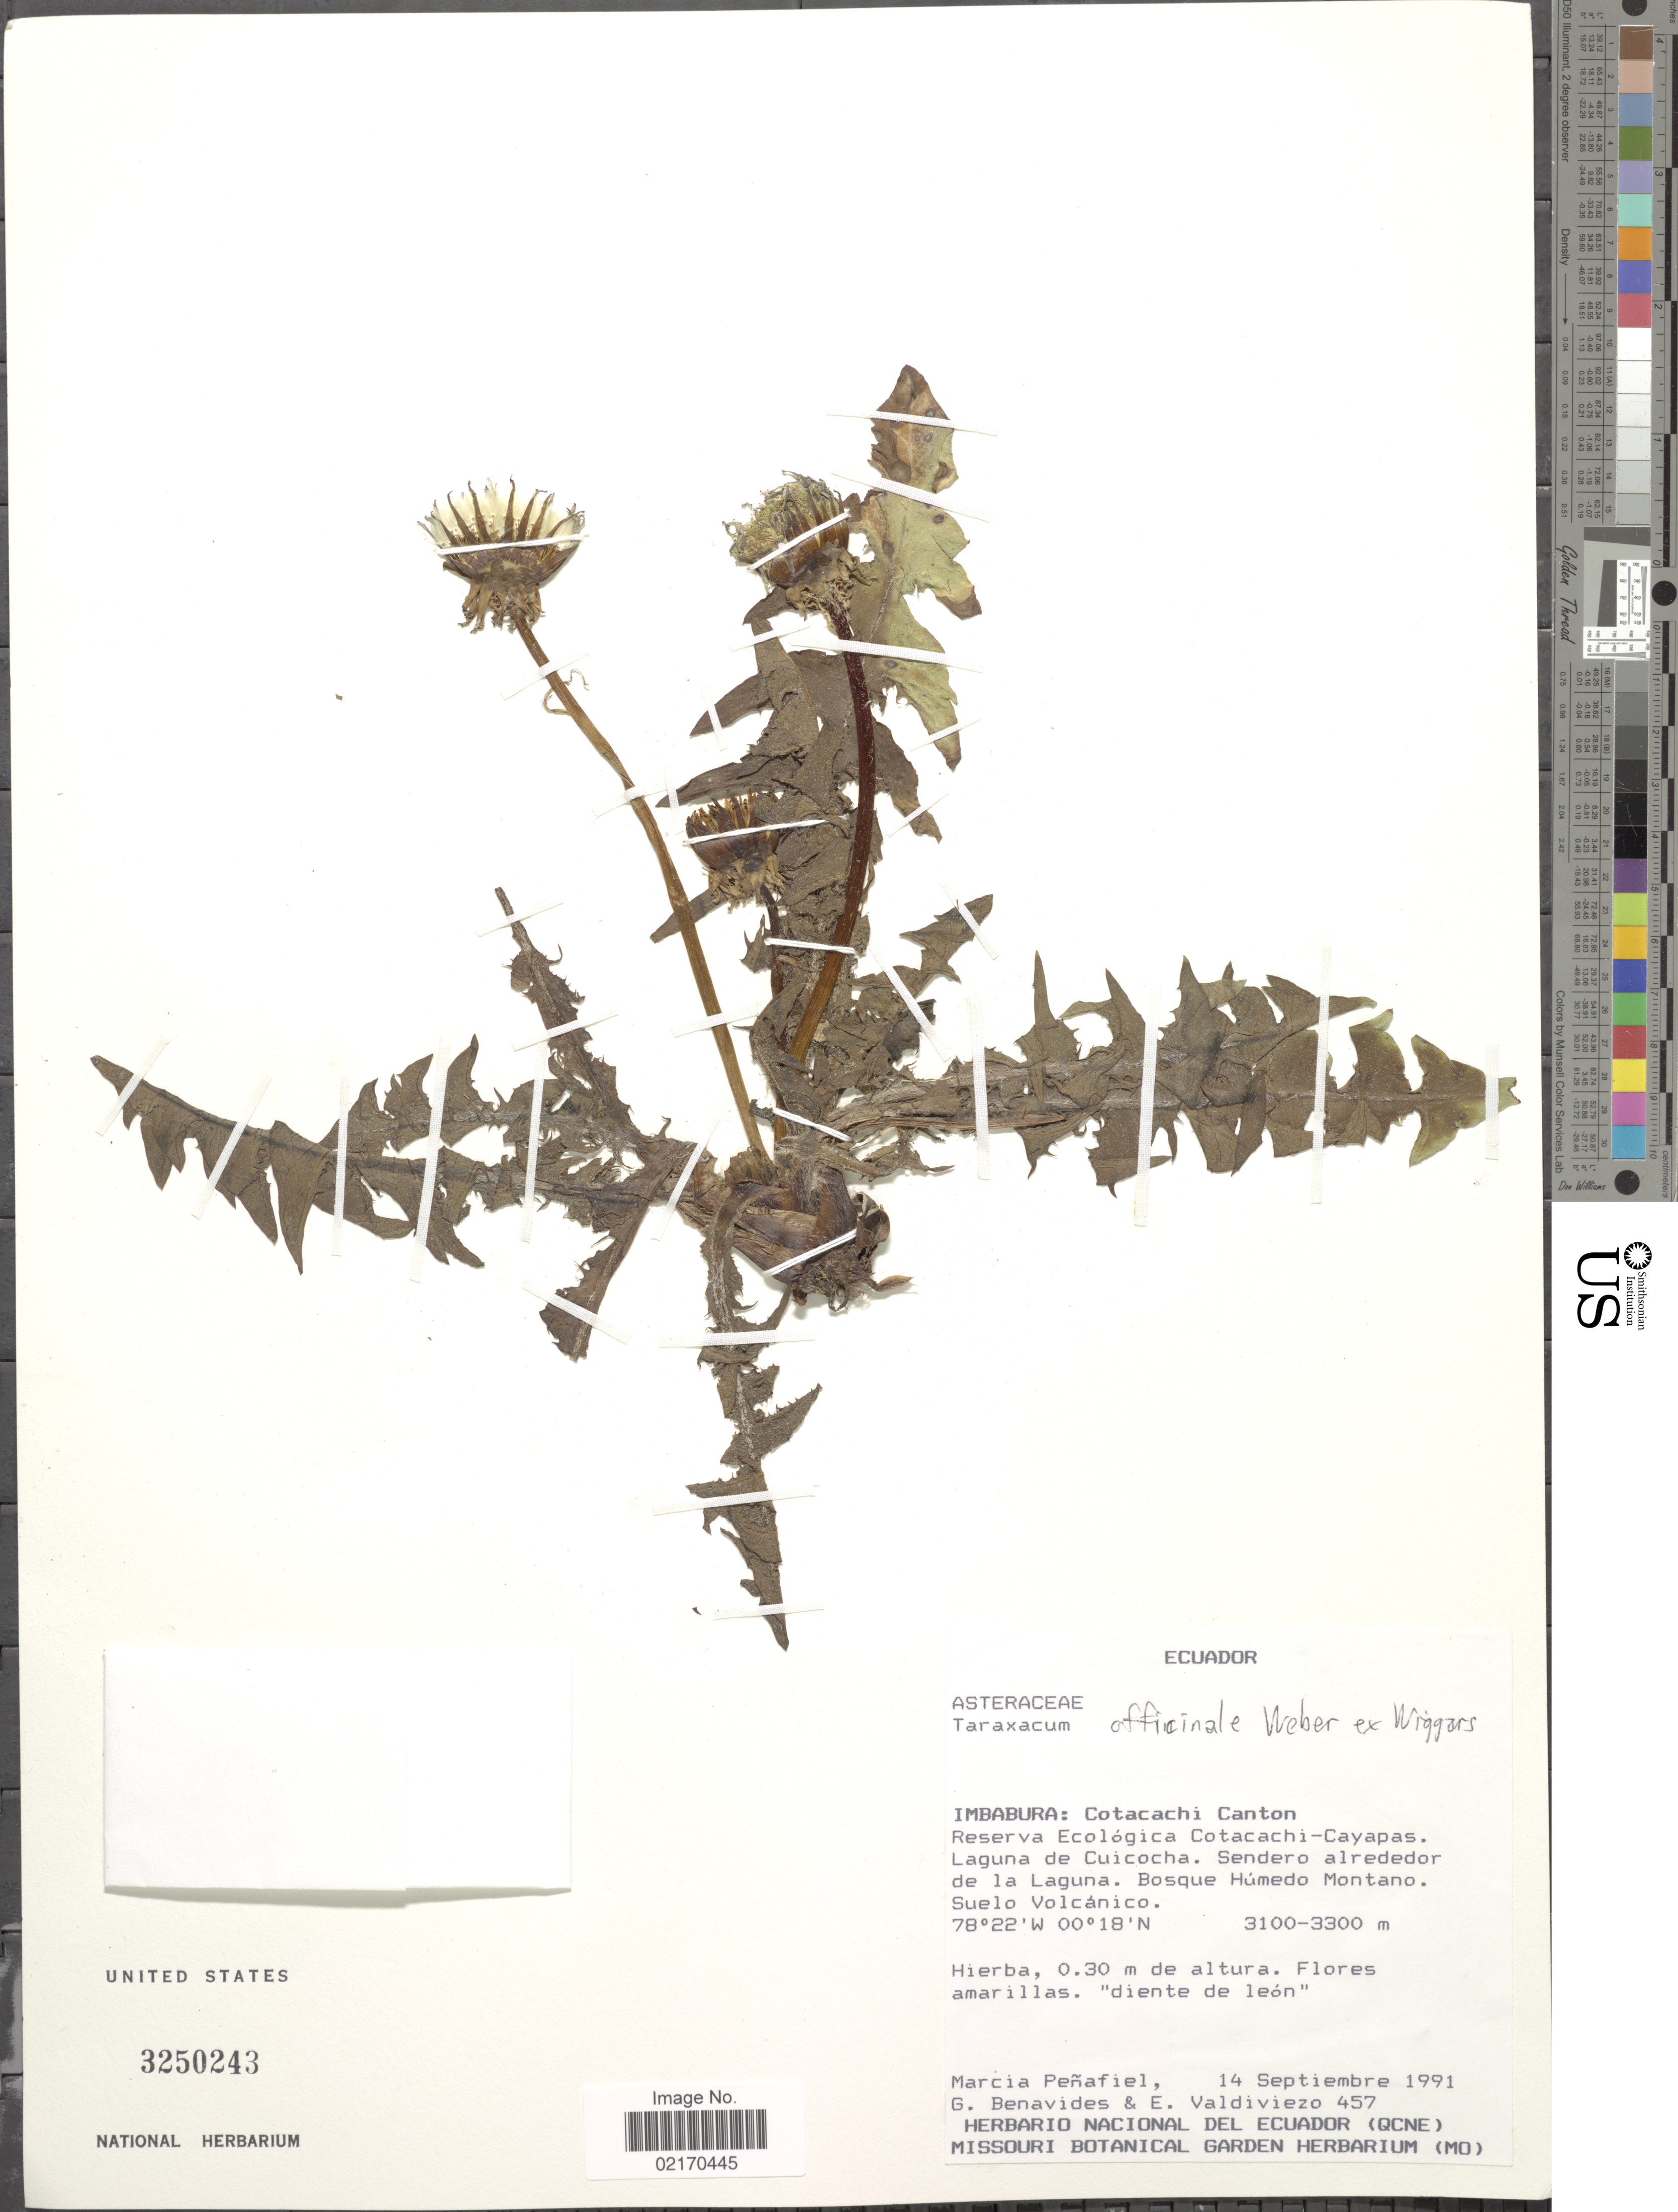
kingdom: Plantae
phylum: Tracheophyta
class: Magnoliopsida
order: Asterales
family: Asteraceae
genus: Taraxacum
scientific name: Taraxacum officinale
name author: G.H. Weber ex F.H. Wigg.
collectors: M. Penafiel, G. Benavides & E. Valdiviezo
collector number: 457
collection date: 1991-09-14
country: Ecuador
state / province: Imbabura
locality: Cotocachi Canton, Reserva Ecologica Cotacachi-Cayapas, Laguna de Cuicoha, sendero alrededor de la Laguna.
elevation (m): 3100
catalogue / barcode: US 3250243